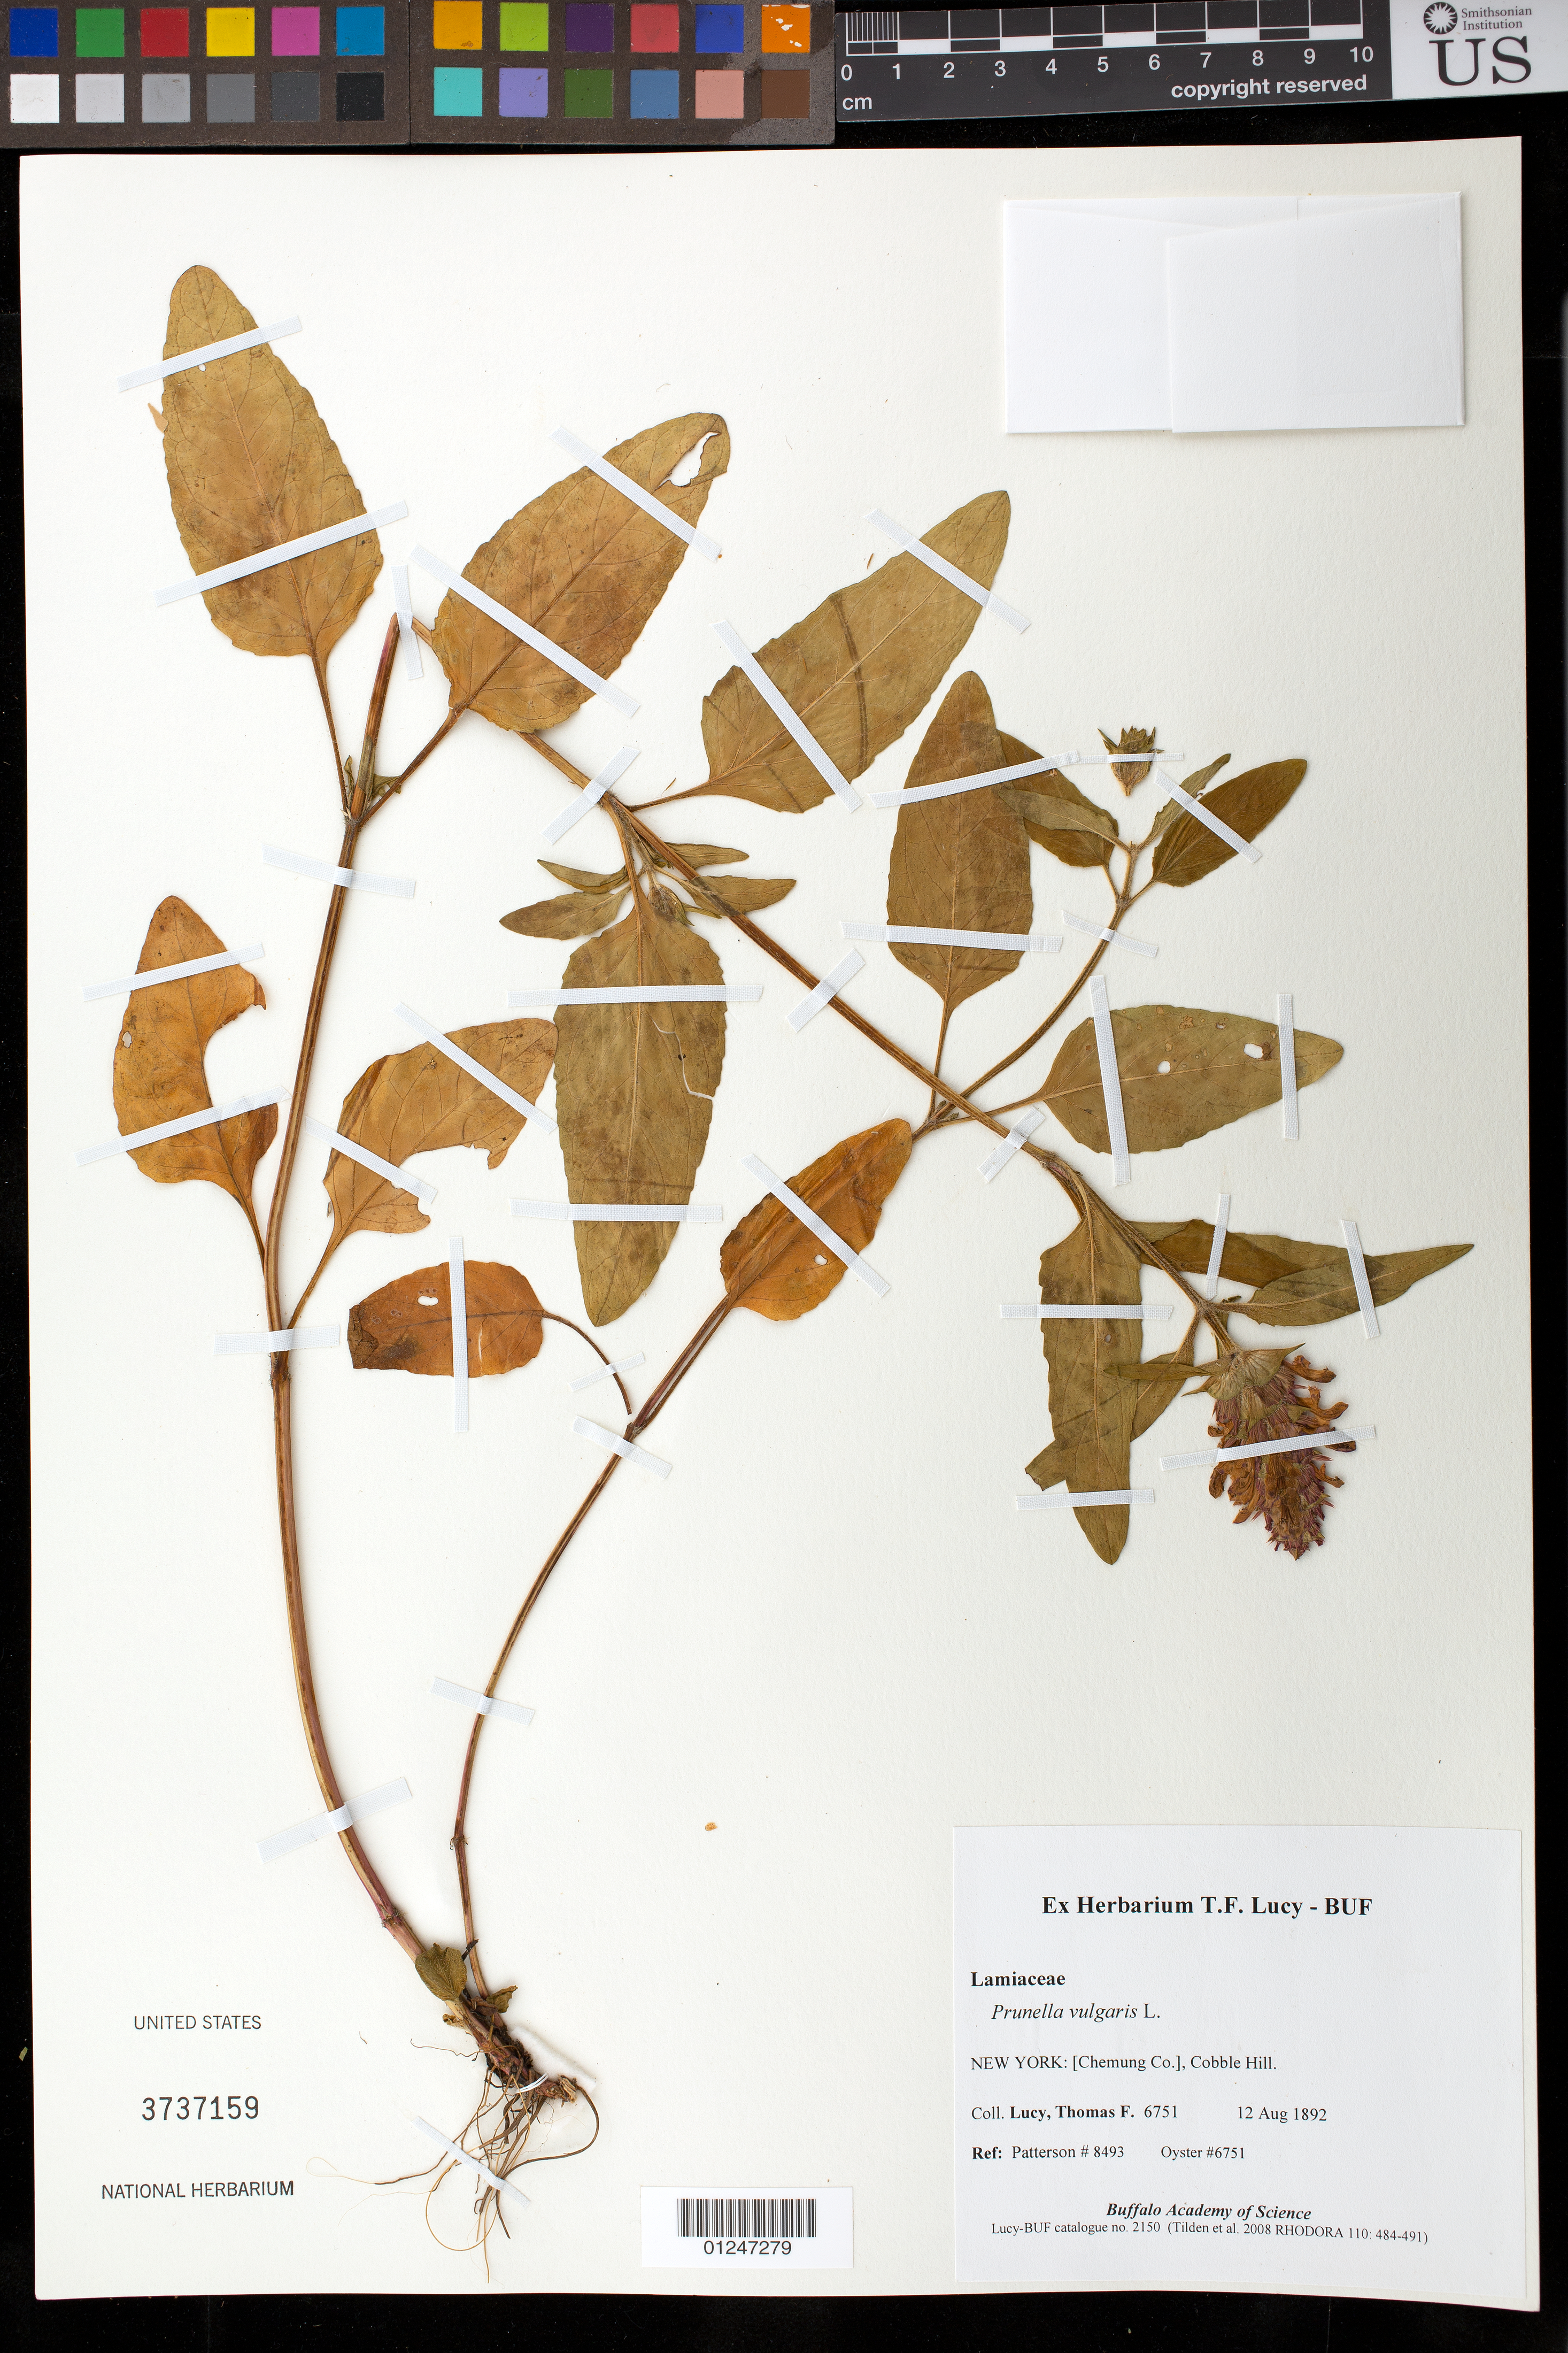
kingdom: Plantae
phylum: Tracheophyta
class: Magnoliopsida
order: Lamiales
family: Lamiaceae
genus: Prunella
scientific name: Prunella vulgaris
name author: L.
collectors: T. Lucy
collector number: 6751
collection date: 1892-08-12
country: United States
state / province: New York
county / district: Chemung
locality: Cobble Hill.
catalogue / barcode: US 3737159